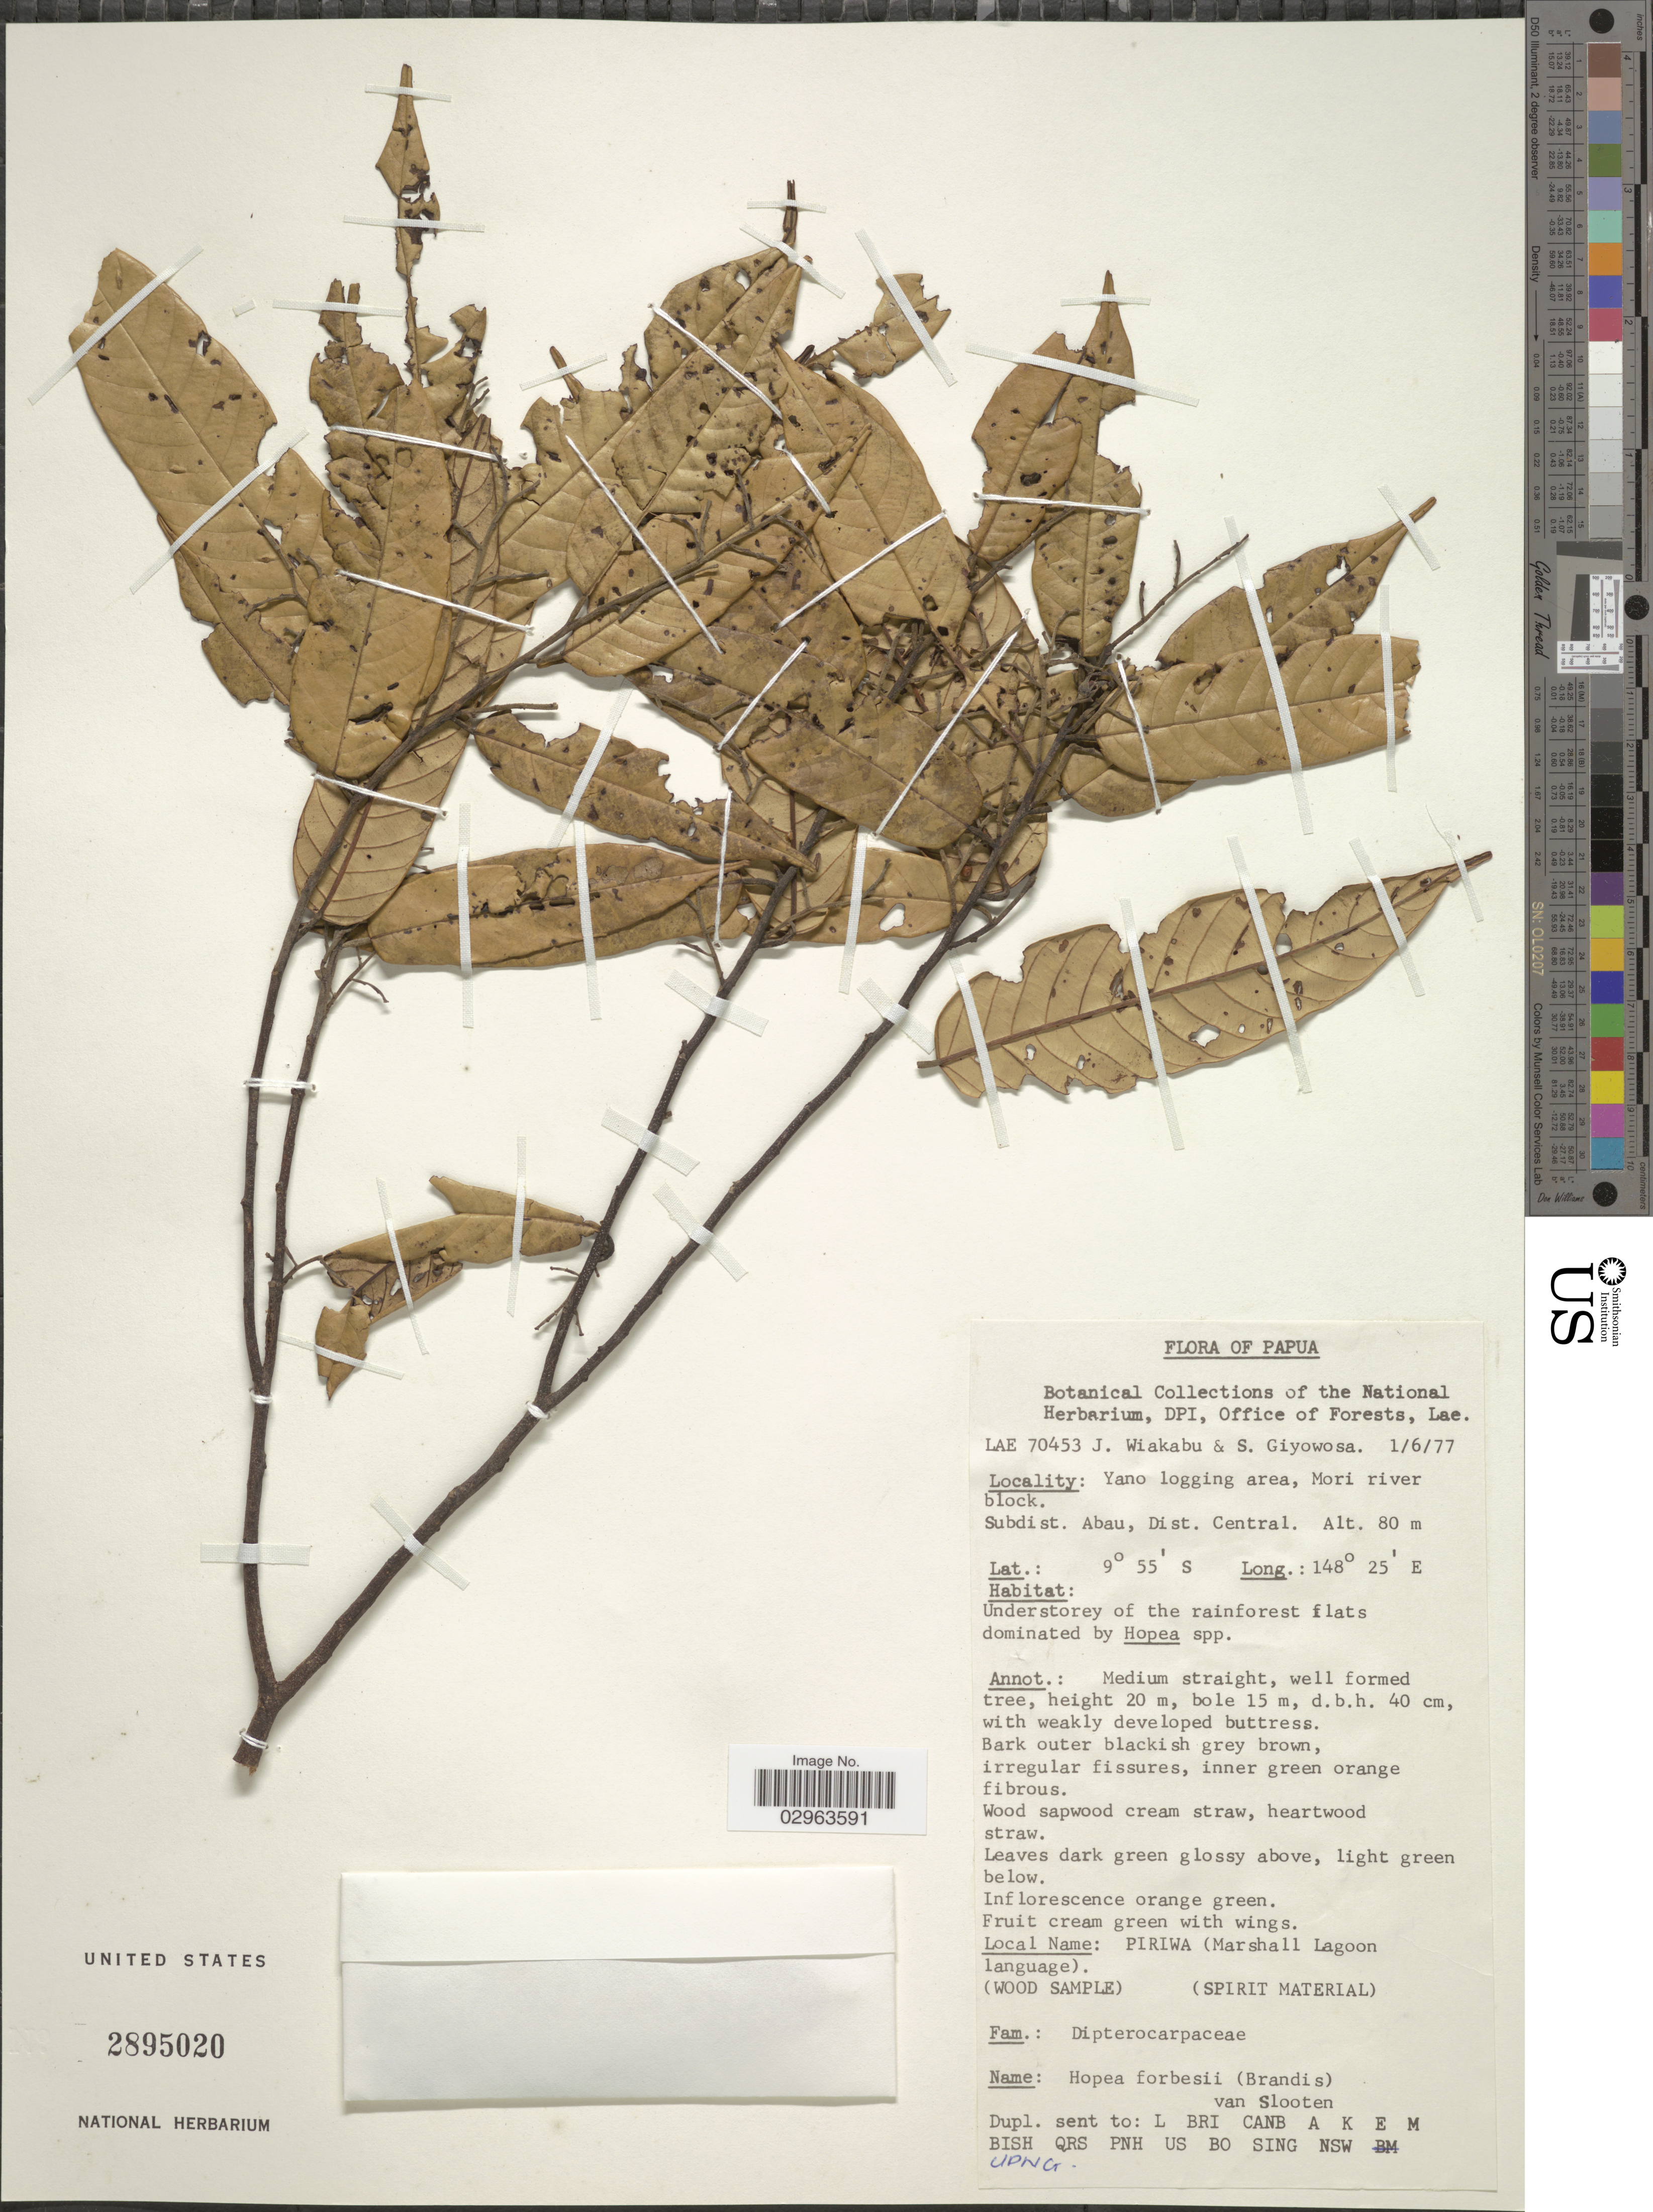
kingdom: Plantae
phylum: Tracheophyta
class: Magnoliopsida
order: Malvales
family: Dipterocarpaceae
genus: Hopea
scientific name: Hopea forbesii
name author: (Brandis) Slooten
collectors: J. Wiakabu & S. Giyowosa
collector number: LAE 70453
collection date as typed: Transcribed d/m/y: 1/6/77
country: Papua New Guinea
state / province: Central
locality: Papua. Yano logging area, Mori river block. Subdist. Abau, Dist. Central.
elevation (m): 80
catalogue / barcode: US 2895020